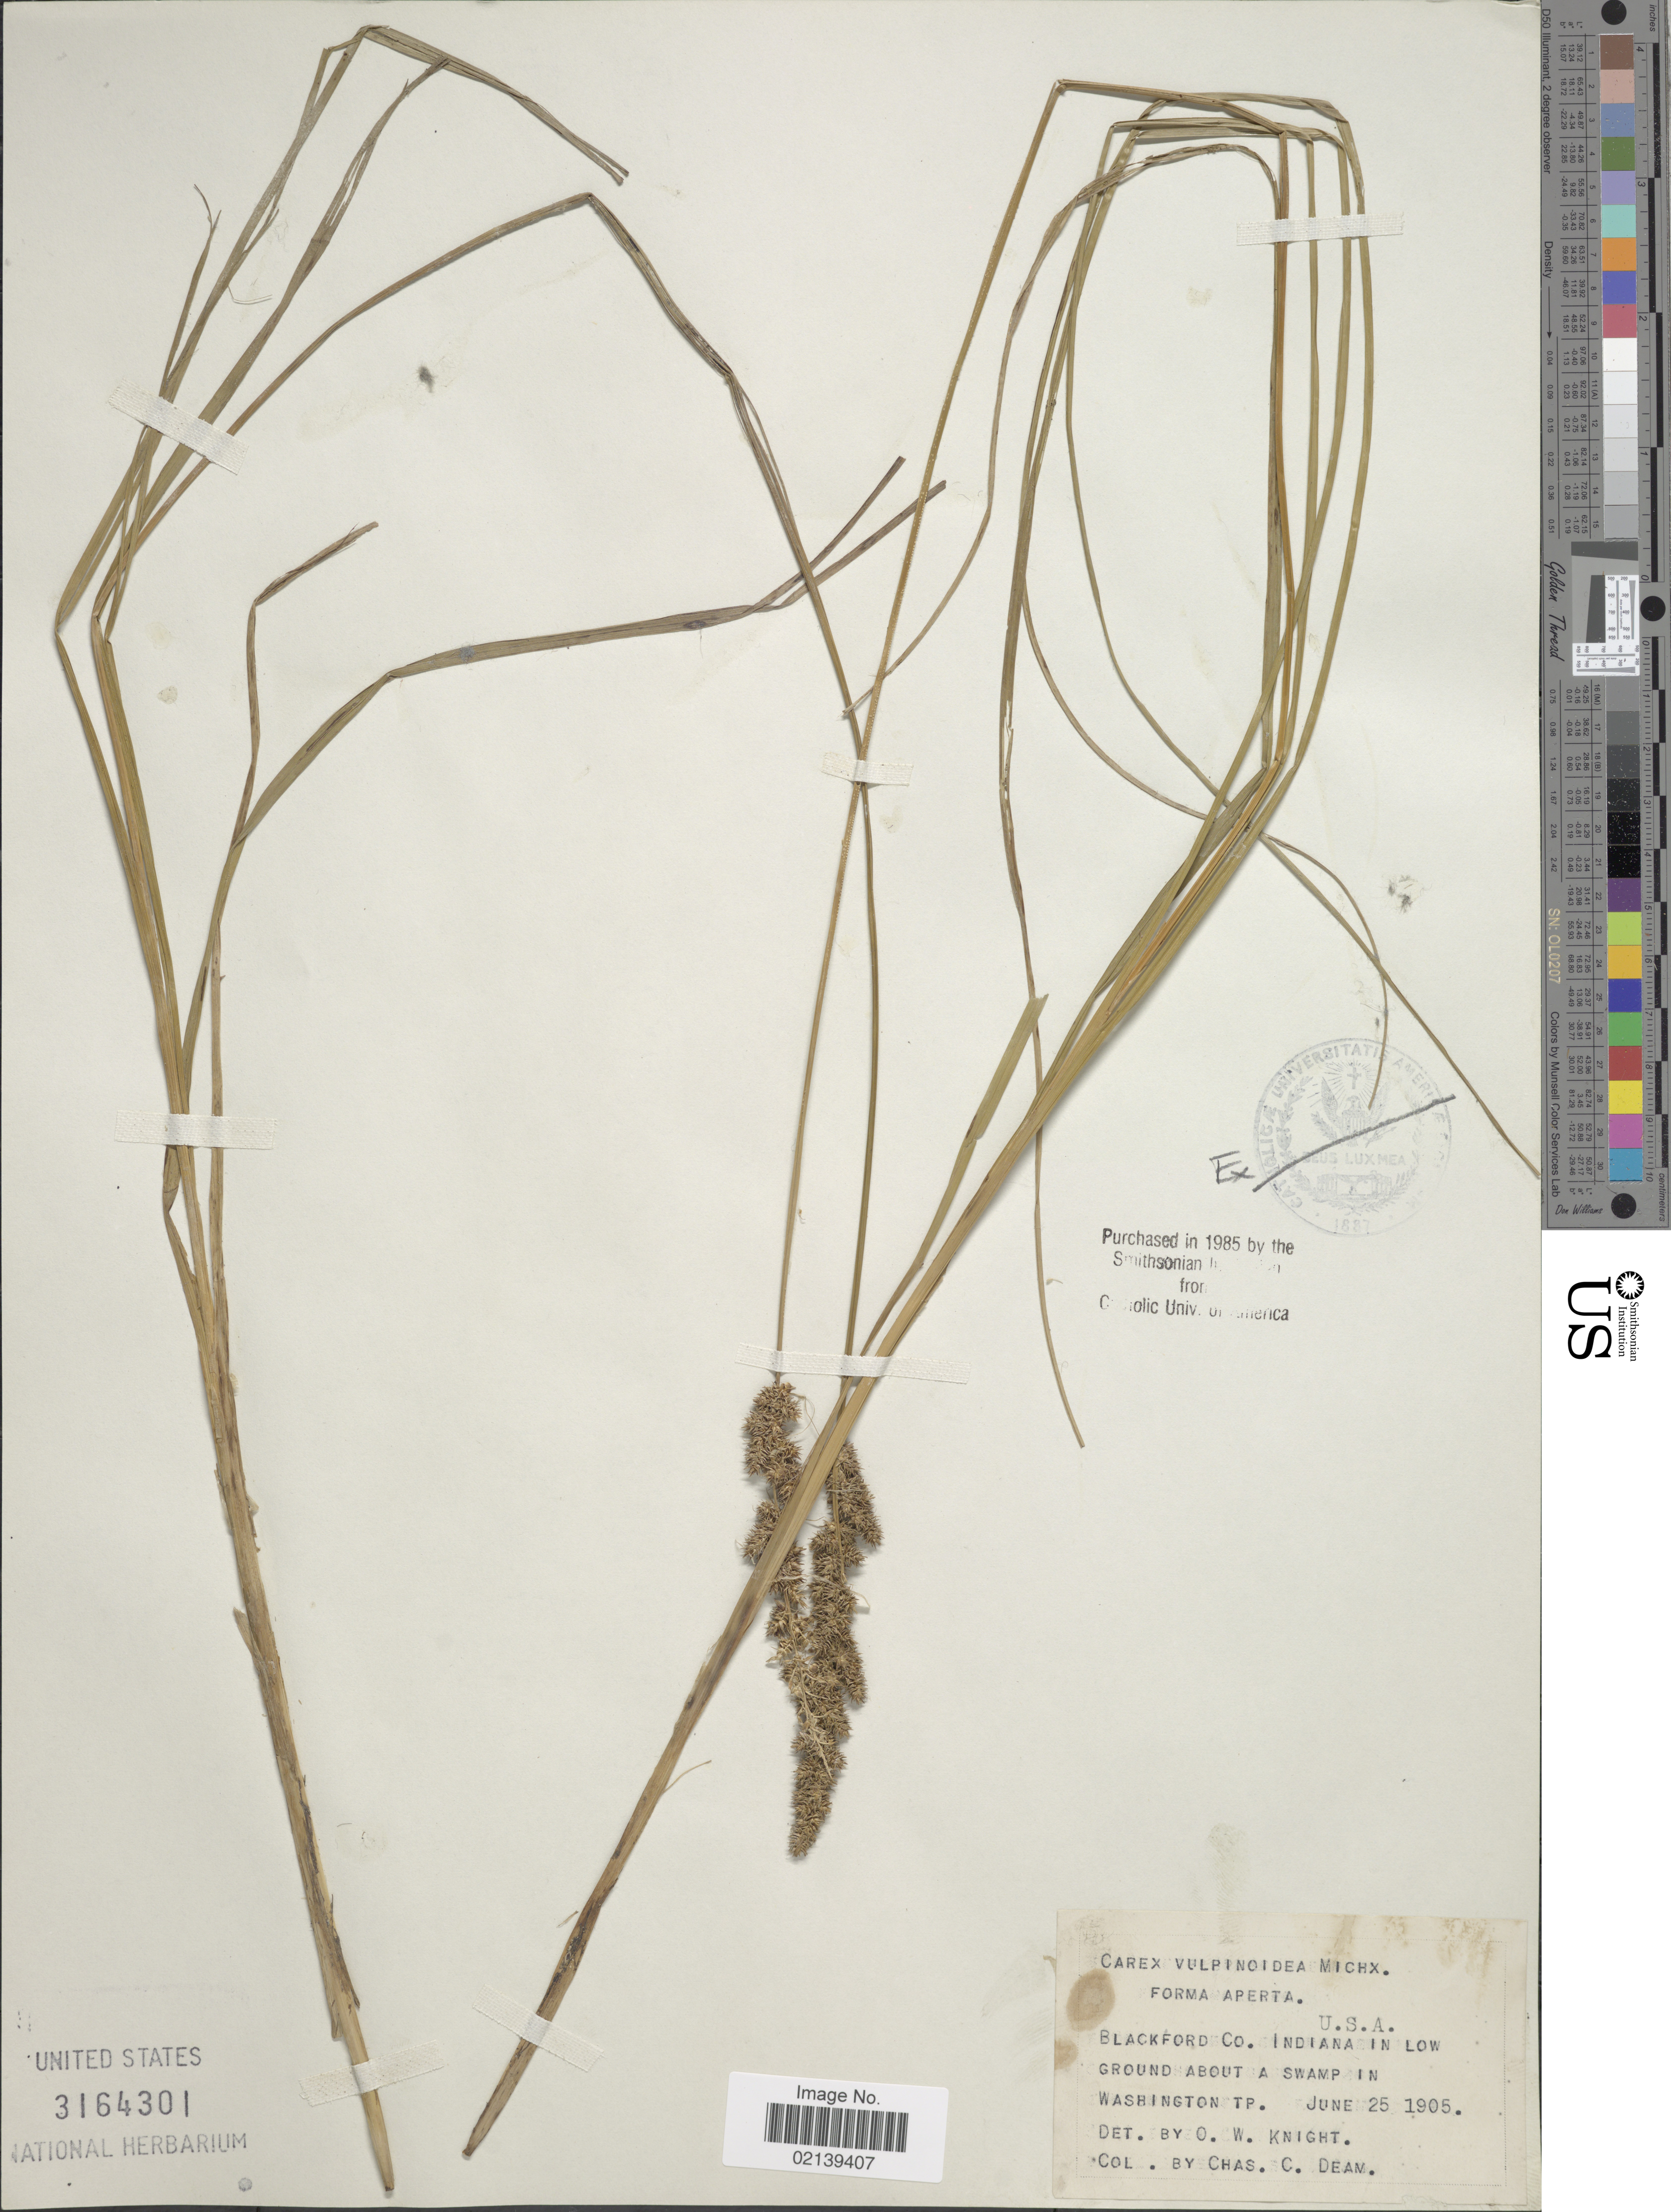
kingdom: Plantae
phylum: Tracheophyta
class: Liliopsida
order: Poales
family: Cyperaceae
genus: Carex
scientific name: Carex vulpinoidea Michx.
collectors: C. C. Deam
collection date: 1905-06-25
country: United States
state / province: Indiana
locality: Blackford Co., Indiana in low ground about a swamp in Washington Tp.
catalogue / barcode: US 3164301